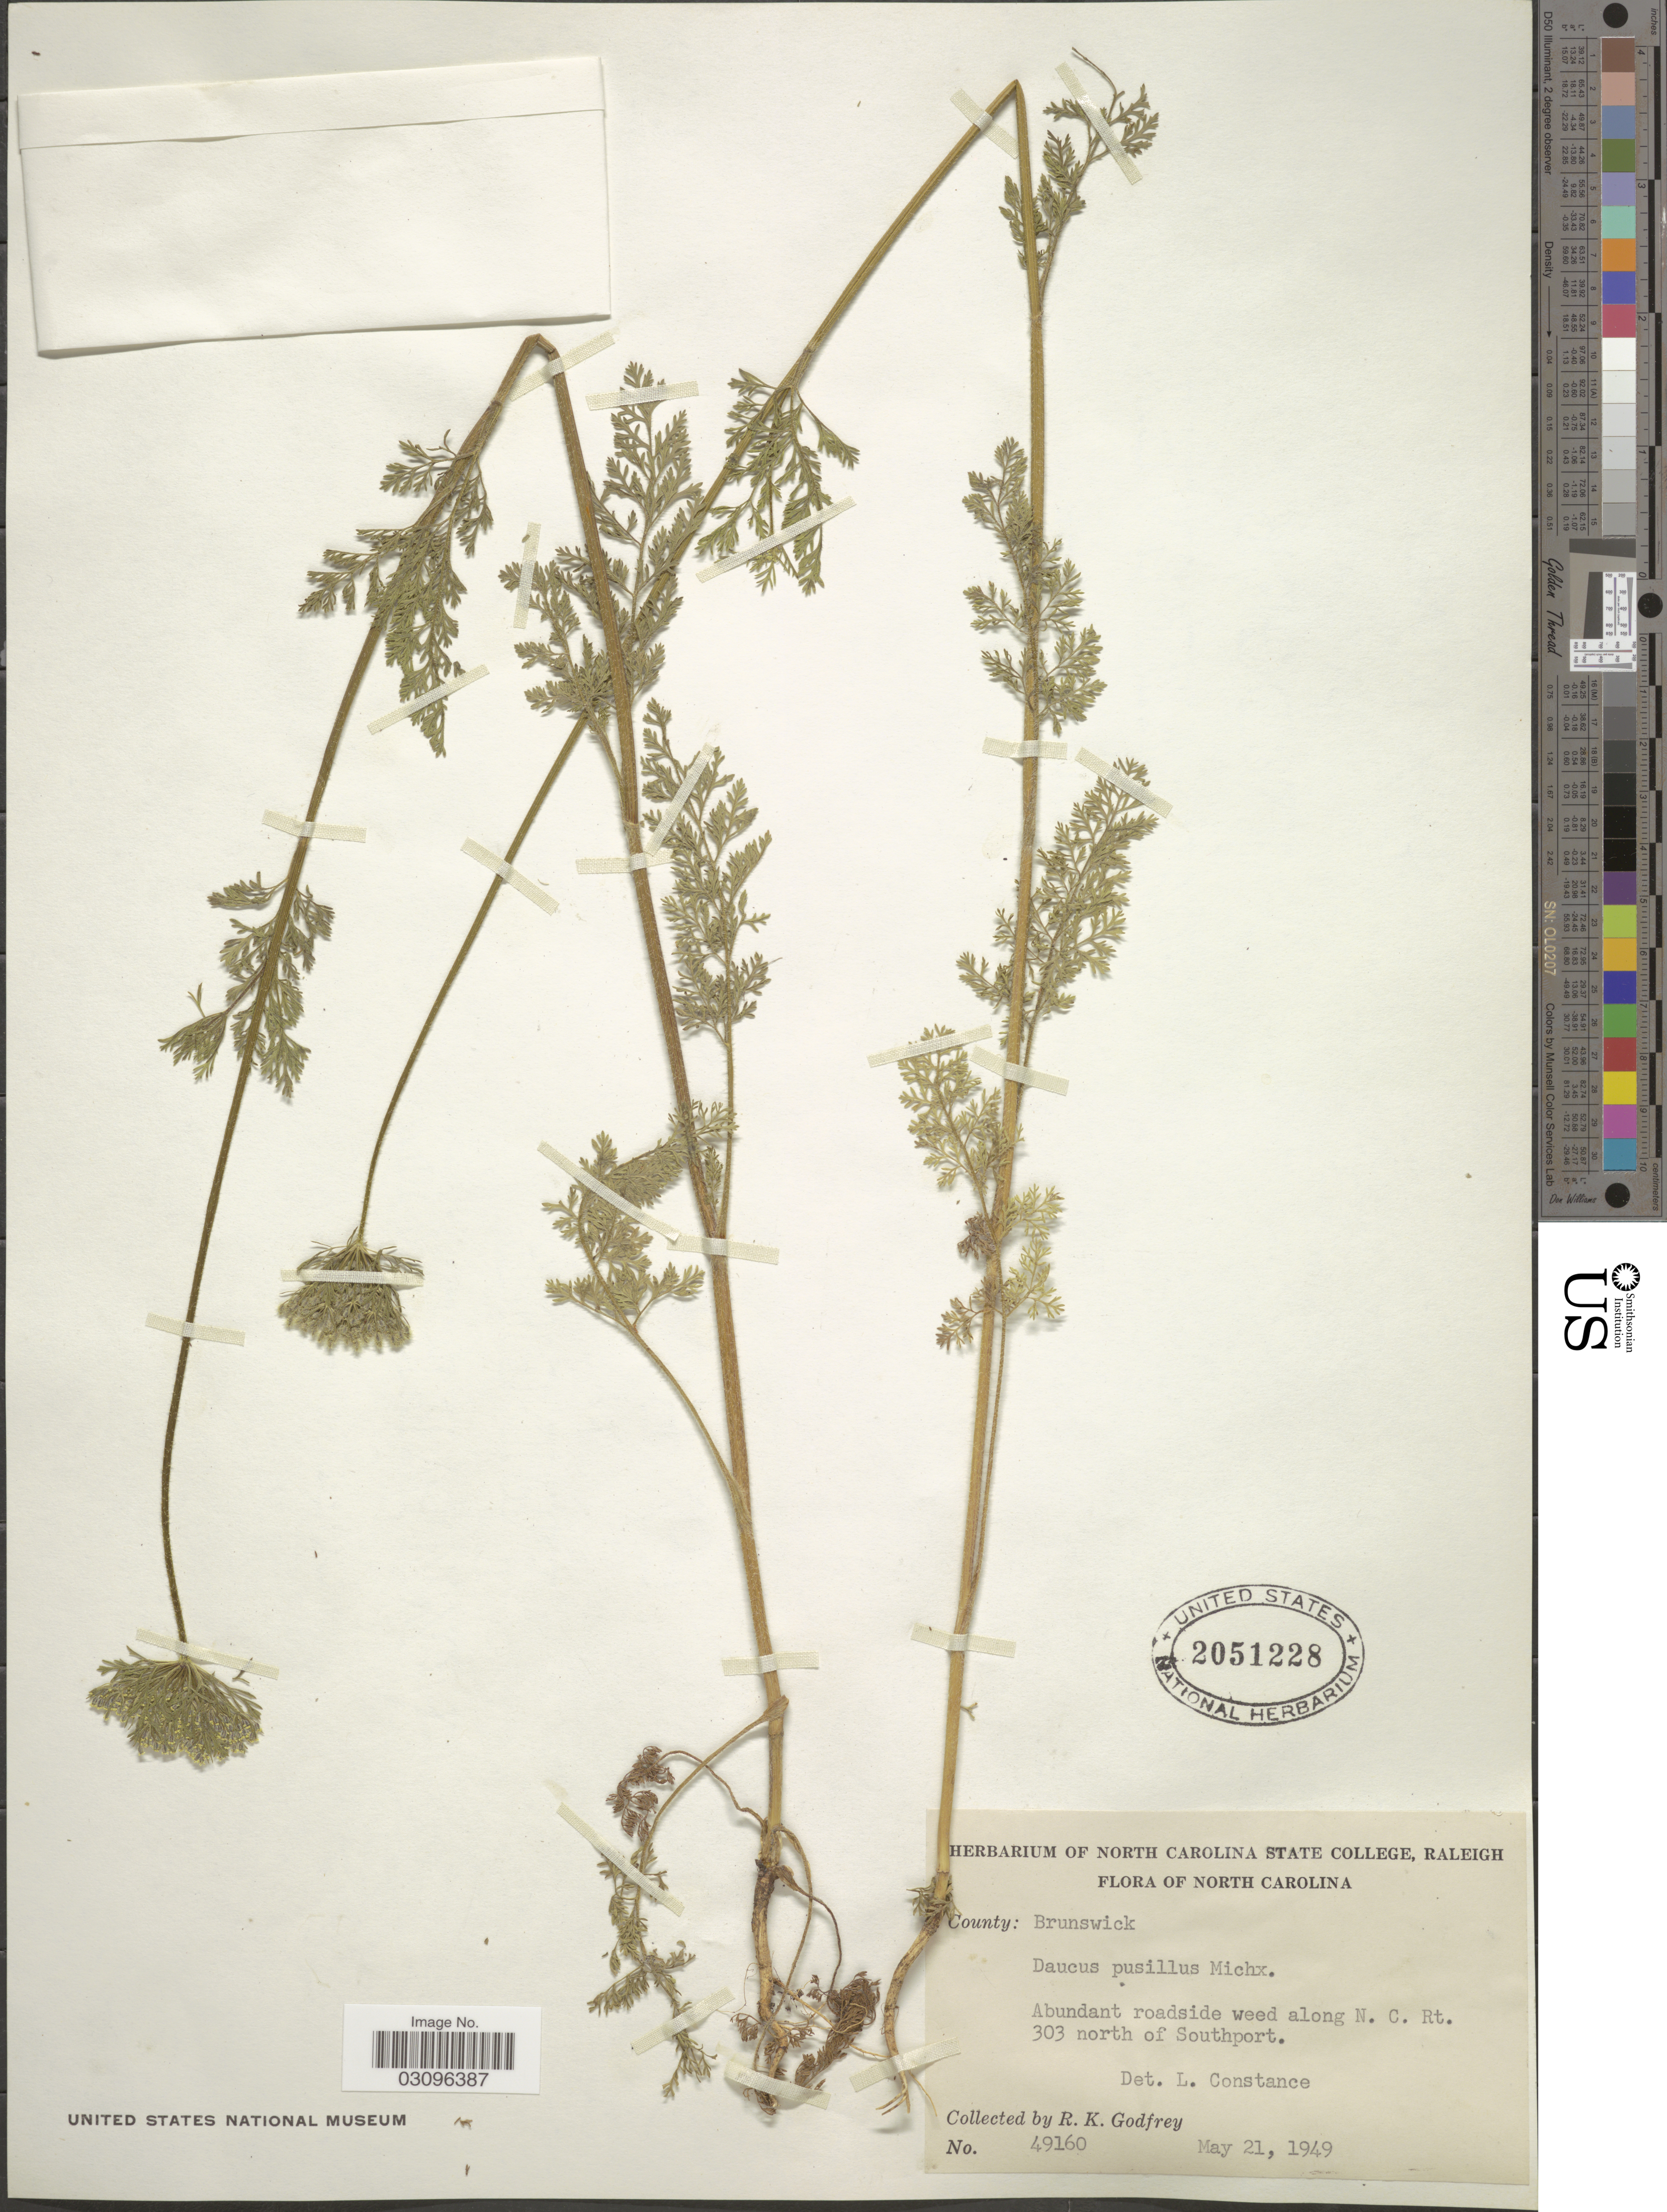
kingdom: Plantae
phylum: Tracheophyta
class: Magnoliopsida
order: Apiales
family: Apiaceae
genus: Daucus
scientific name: Daucus pusillus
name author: Michx.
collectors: R. K. Godfrey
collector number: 49160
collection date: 1949-05-21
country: United States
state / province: North Carolina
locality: County: Brunswick. Abundant roadside weed along N. C. Rt. 303 north of Southport.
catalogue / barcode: US 2051228